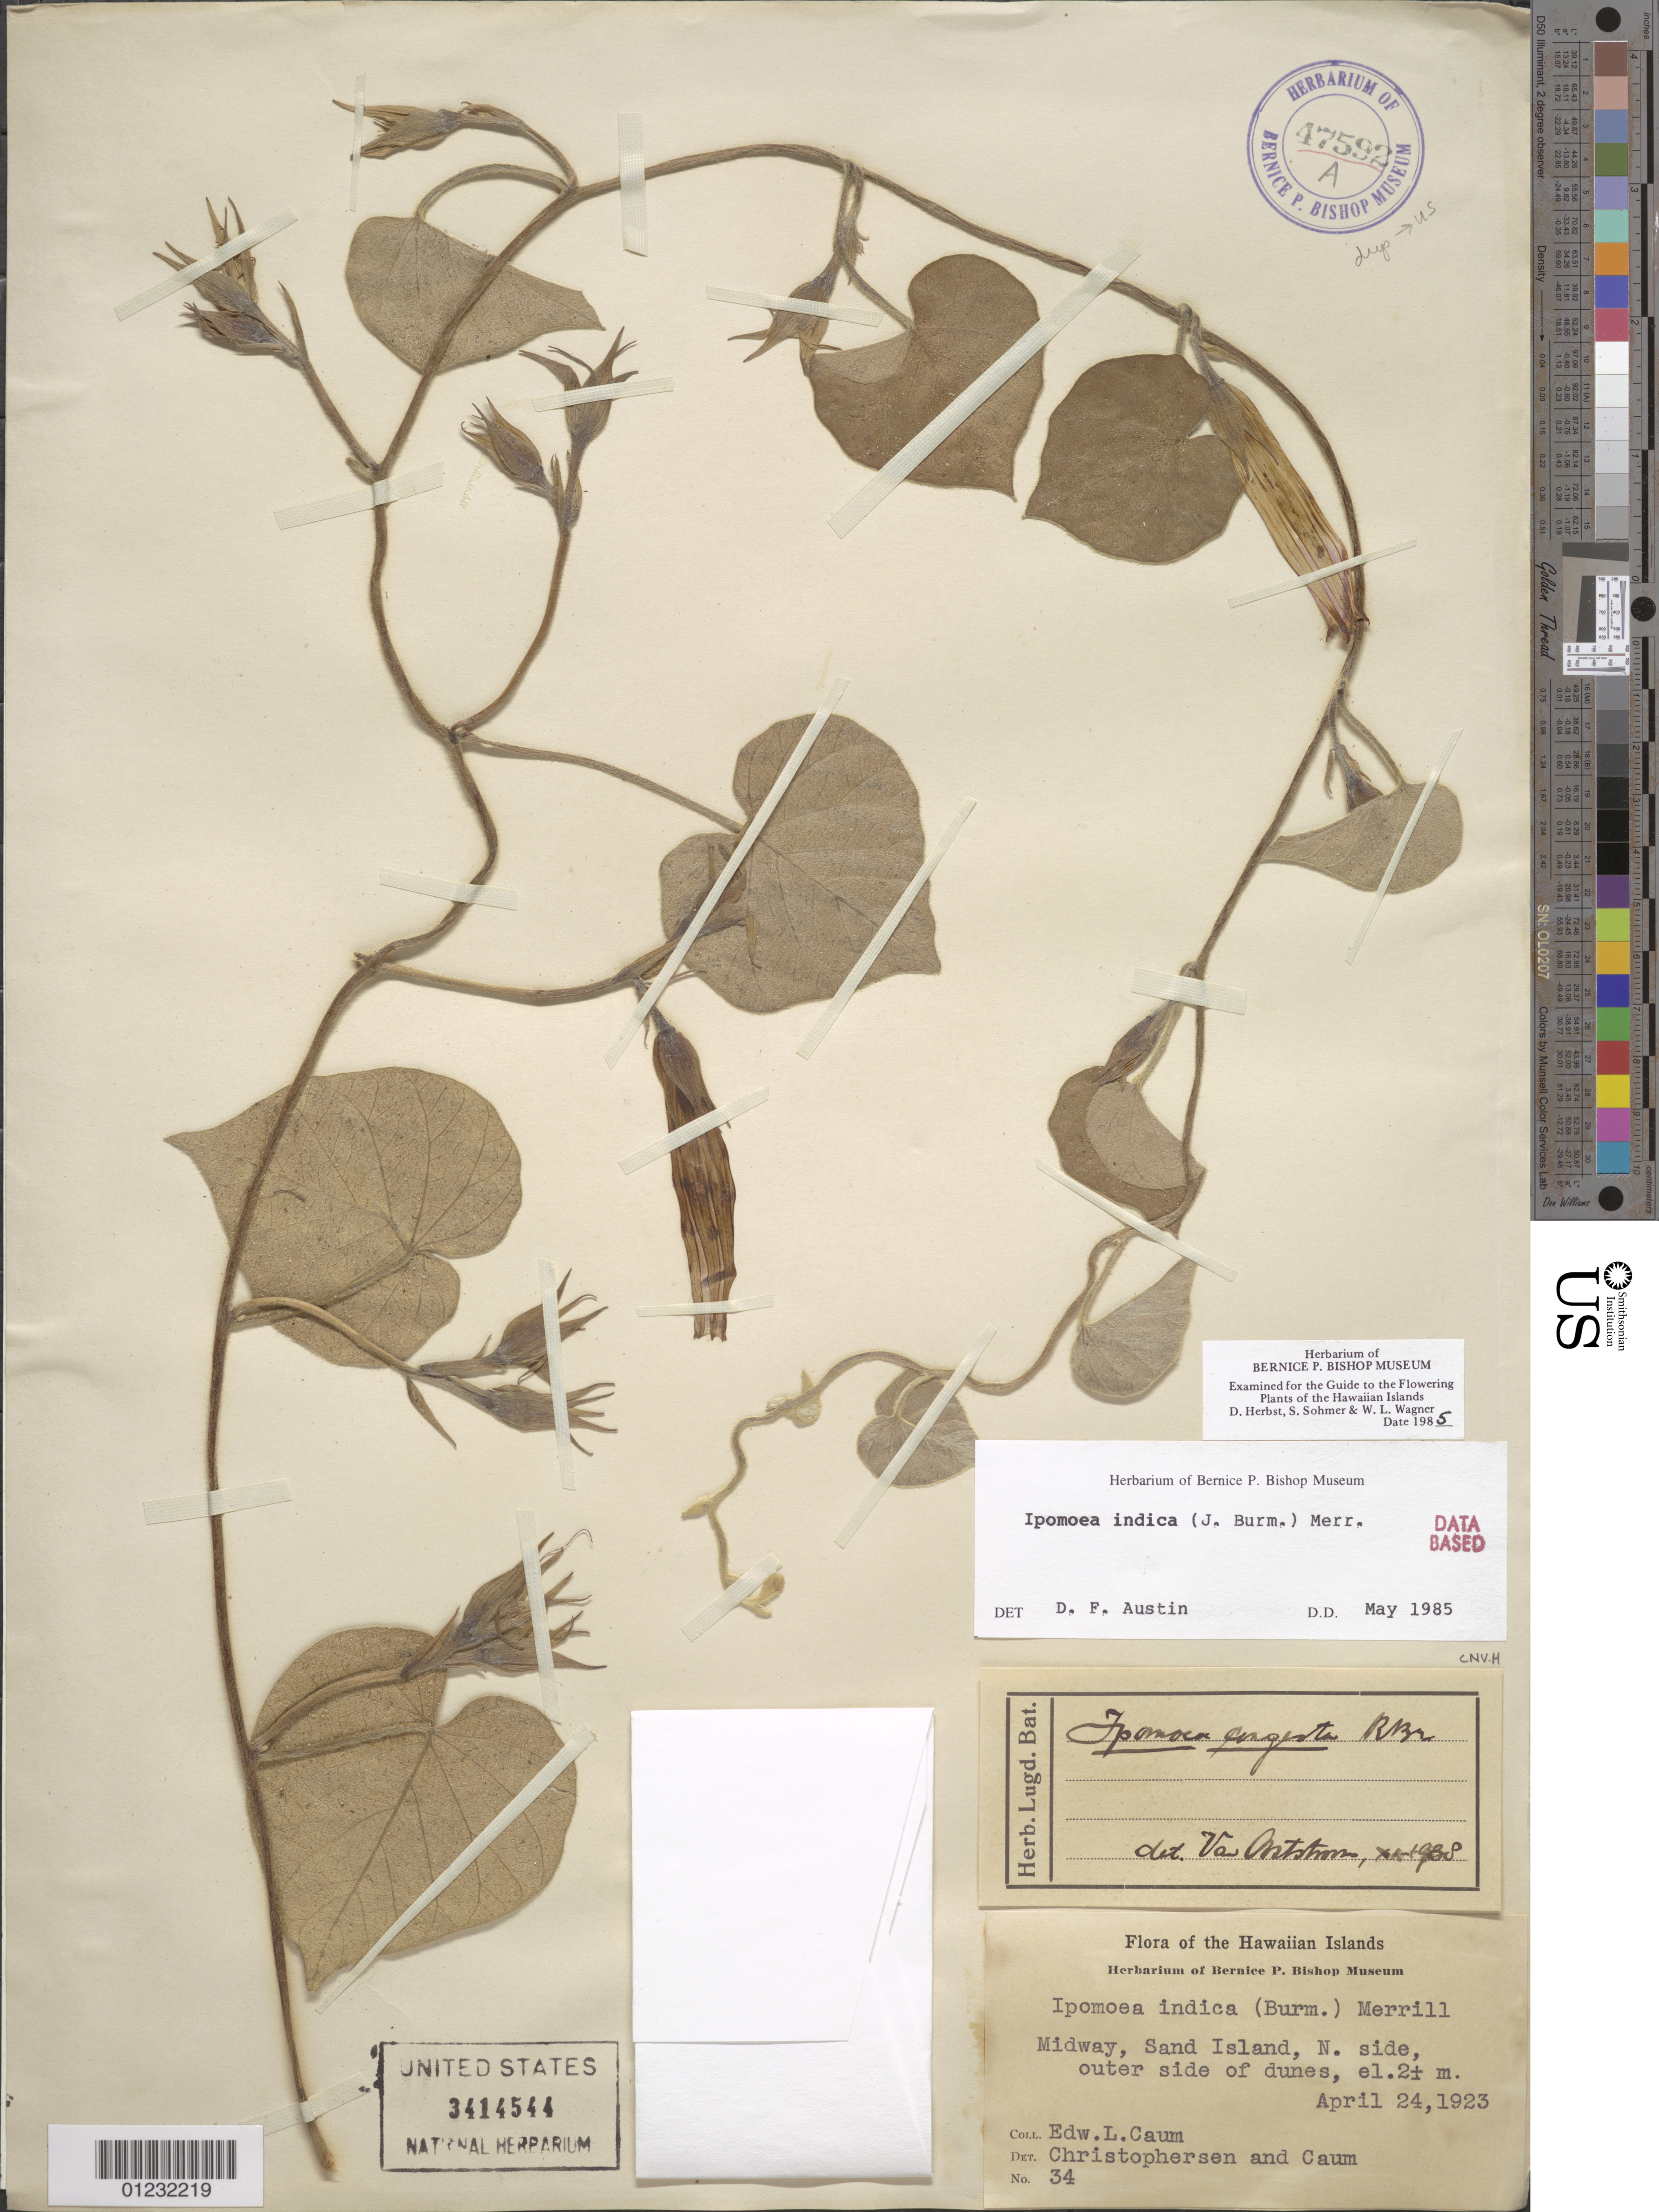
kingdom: Plantae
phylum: Tracheophyta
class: Magnoliopsida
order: Solanales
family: Convolvulaceae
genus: Ipomoea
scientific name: Ipomoea indica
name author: (Burm.) Merr.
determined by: Austin, D. F.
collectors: E. L. Caum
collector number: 34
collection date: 1923-04-24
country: U.S. Administered Pacific Islands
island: Midway Atoll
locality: Midway, Sand Island, N. side.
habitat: Outer side of dunes.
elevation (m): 2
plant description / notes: Voucher, State contract UCI1998-1 (ESP)-042 field no. Hawaii 259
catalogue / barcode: US 3414544